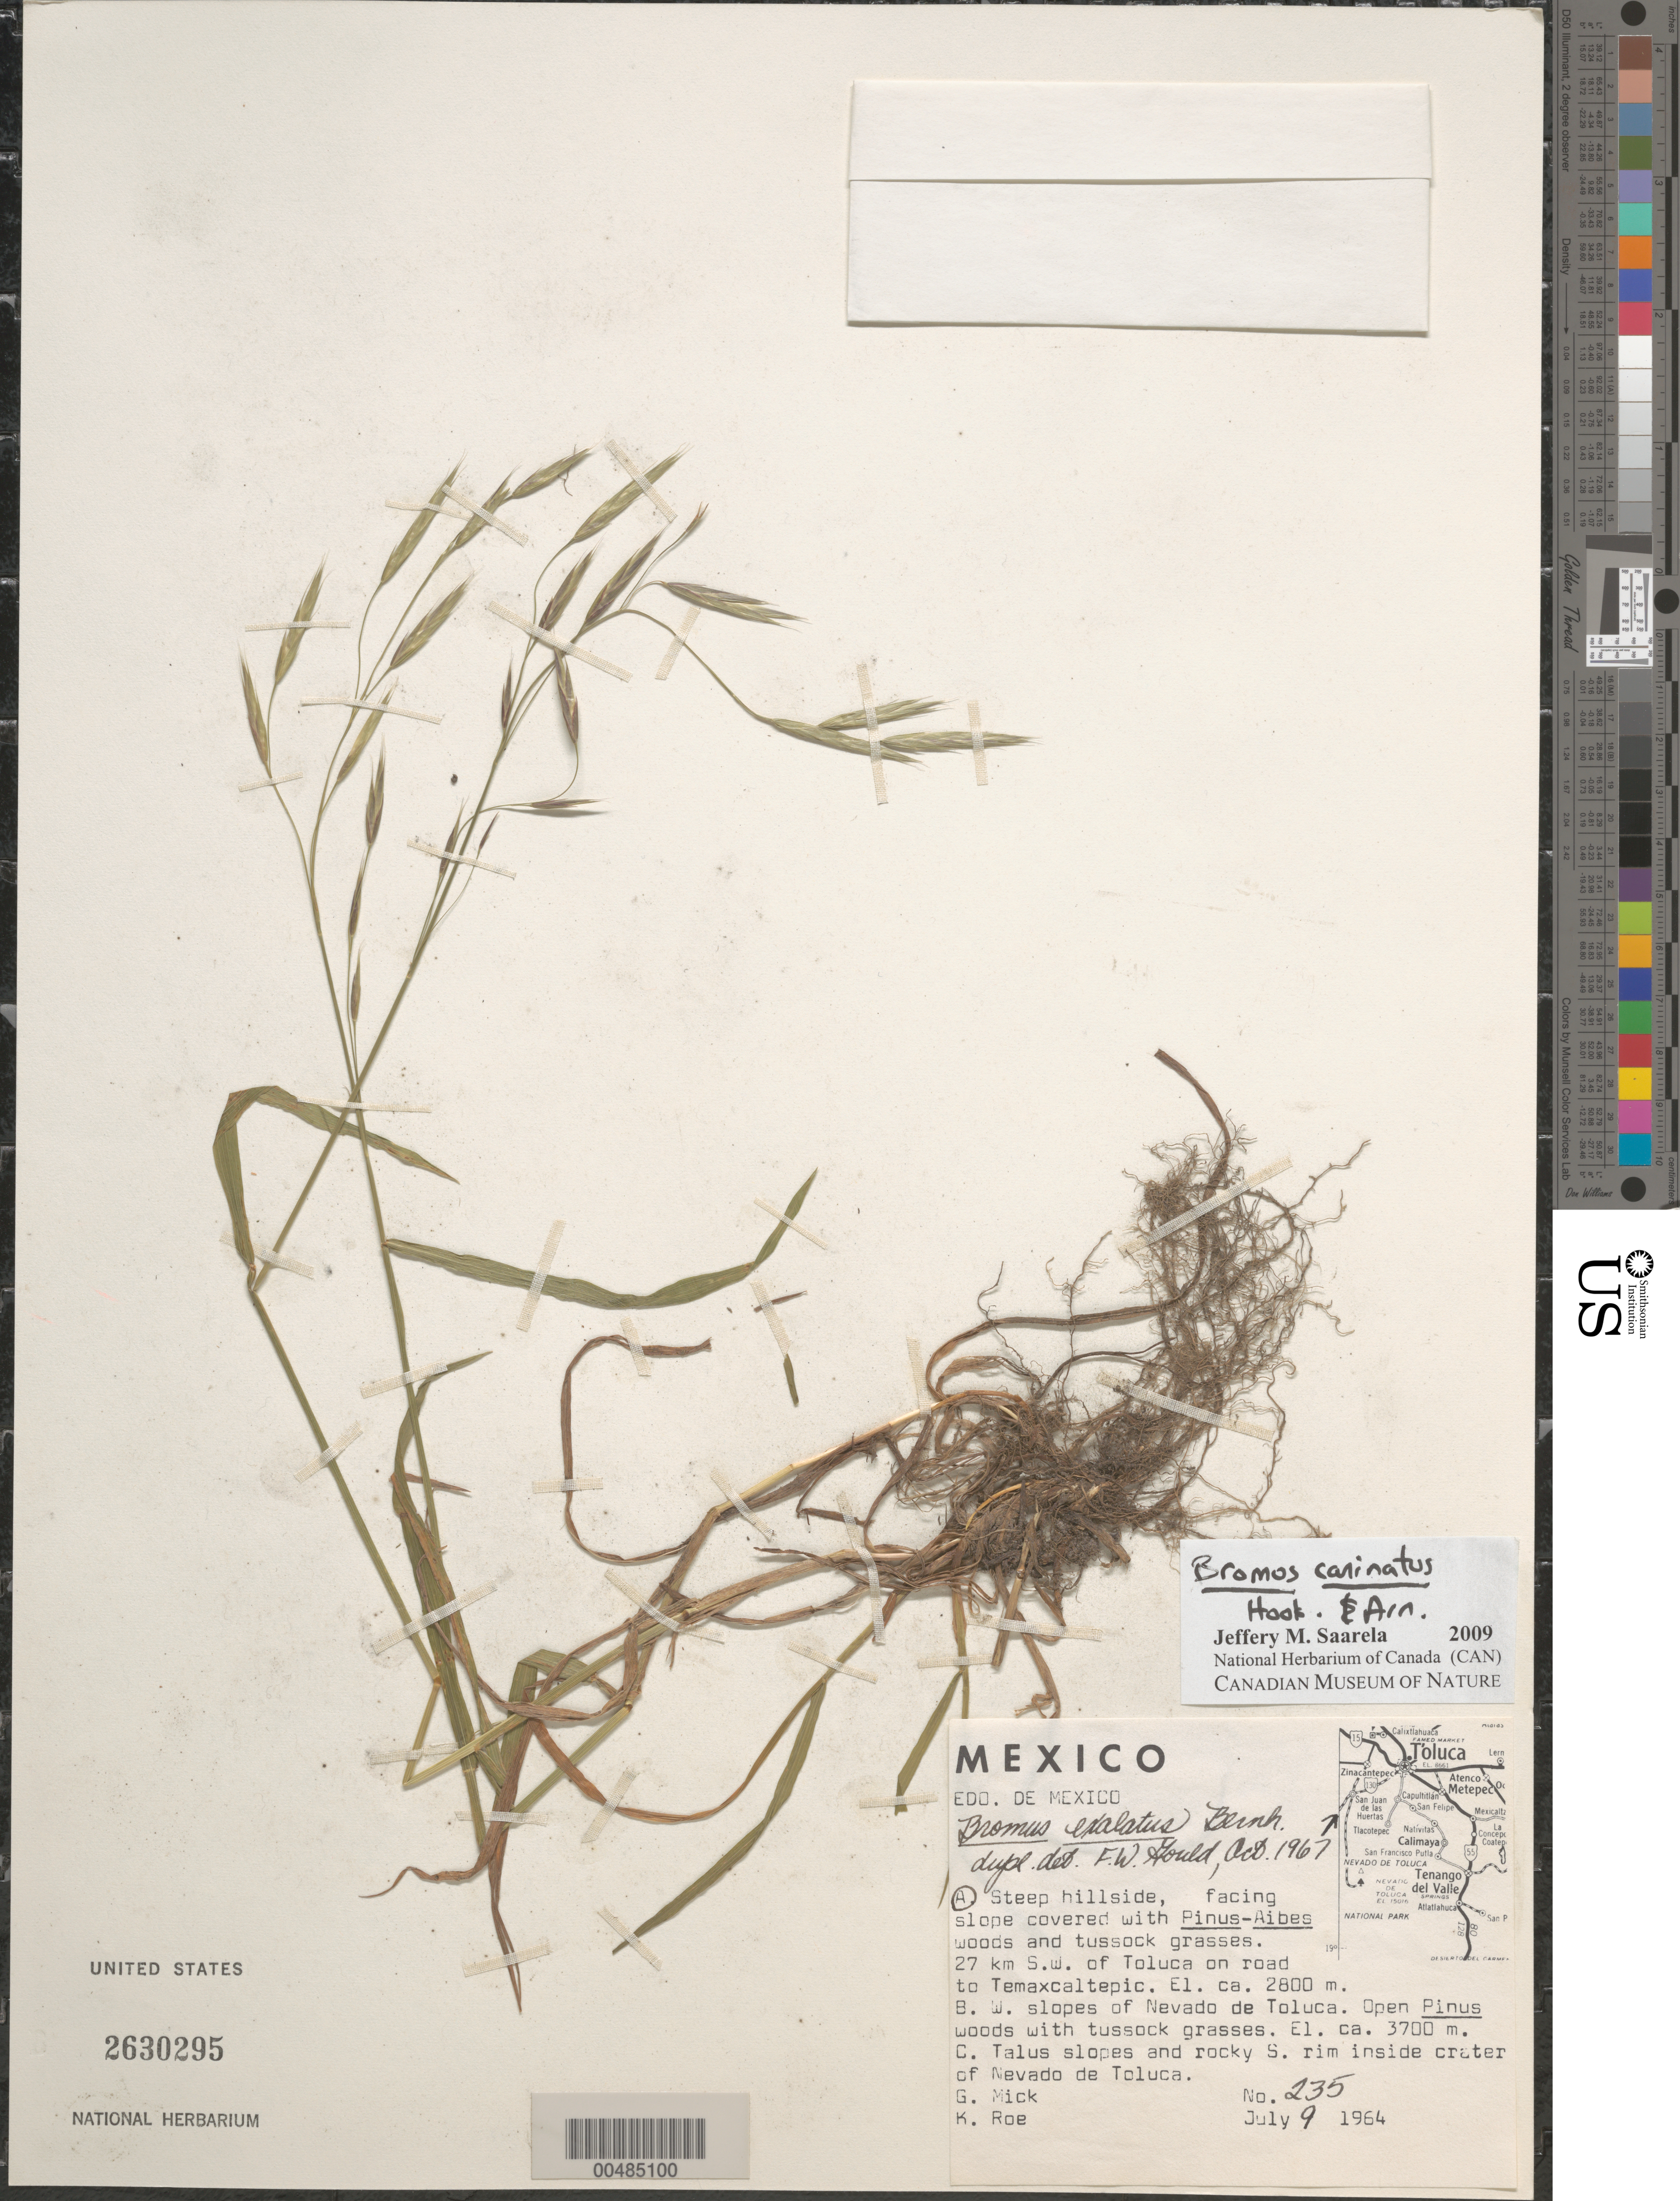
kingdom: Plantae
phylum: Tracheophyta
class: Liliopsida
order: Poales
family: Poaceae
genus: Bromus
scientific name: Bromus carinatus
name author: Hook. & Arn.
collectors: G. Mick & K. E. Roe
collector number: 235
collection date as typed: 9 Jul 1964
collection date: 1964-07-09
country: Mexico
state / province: México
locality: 27 km SW of Toluca on road to Temaxcaltepic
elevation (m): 2800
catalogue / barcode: US 2630295